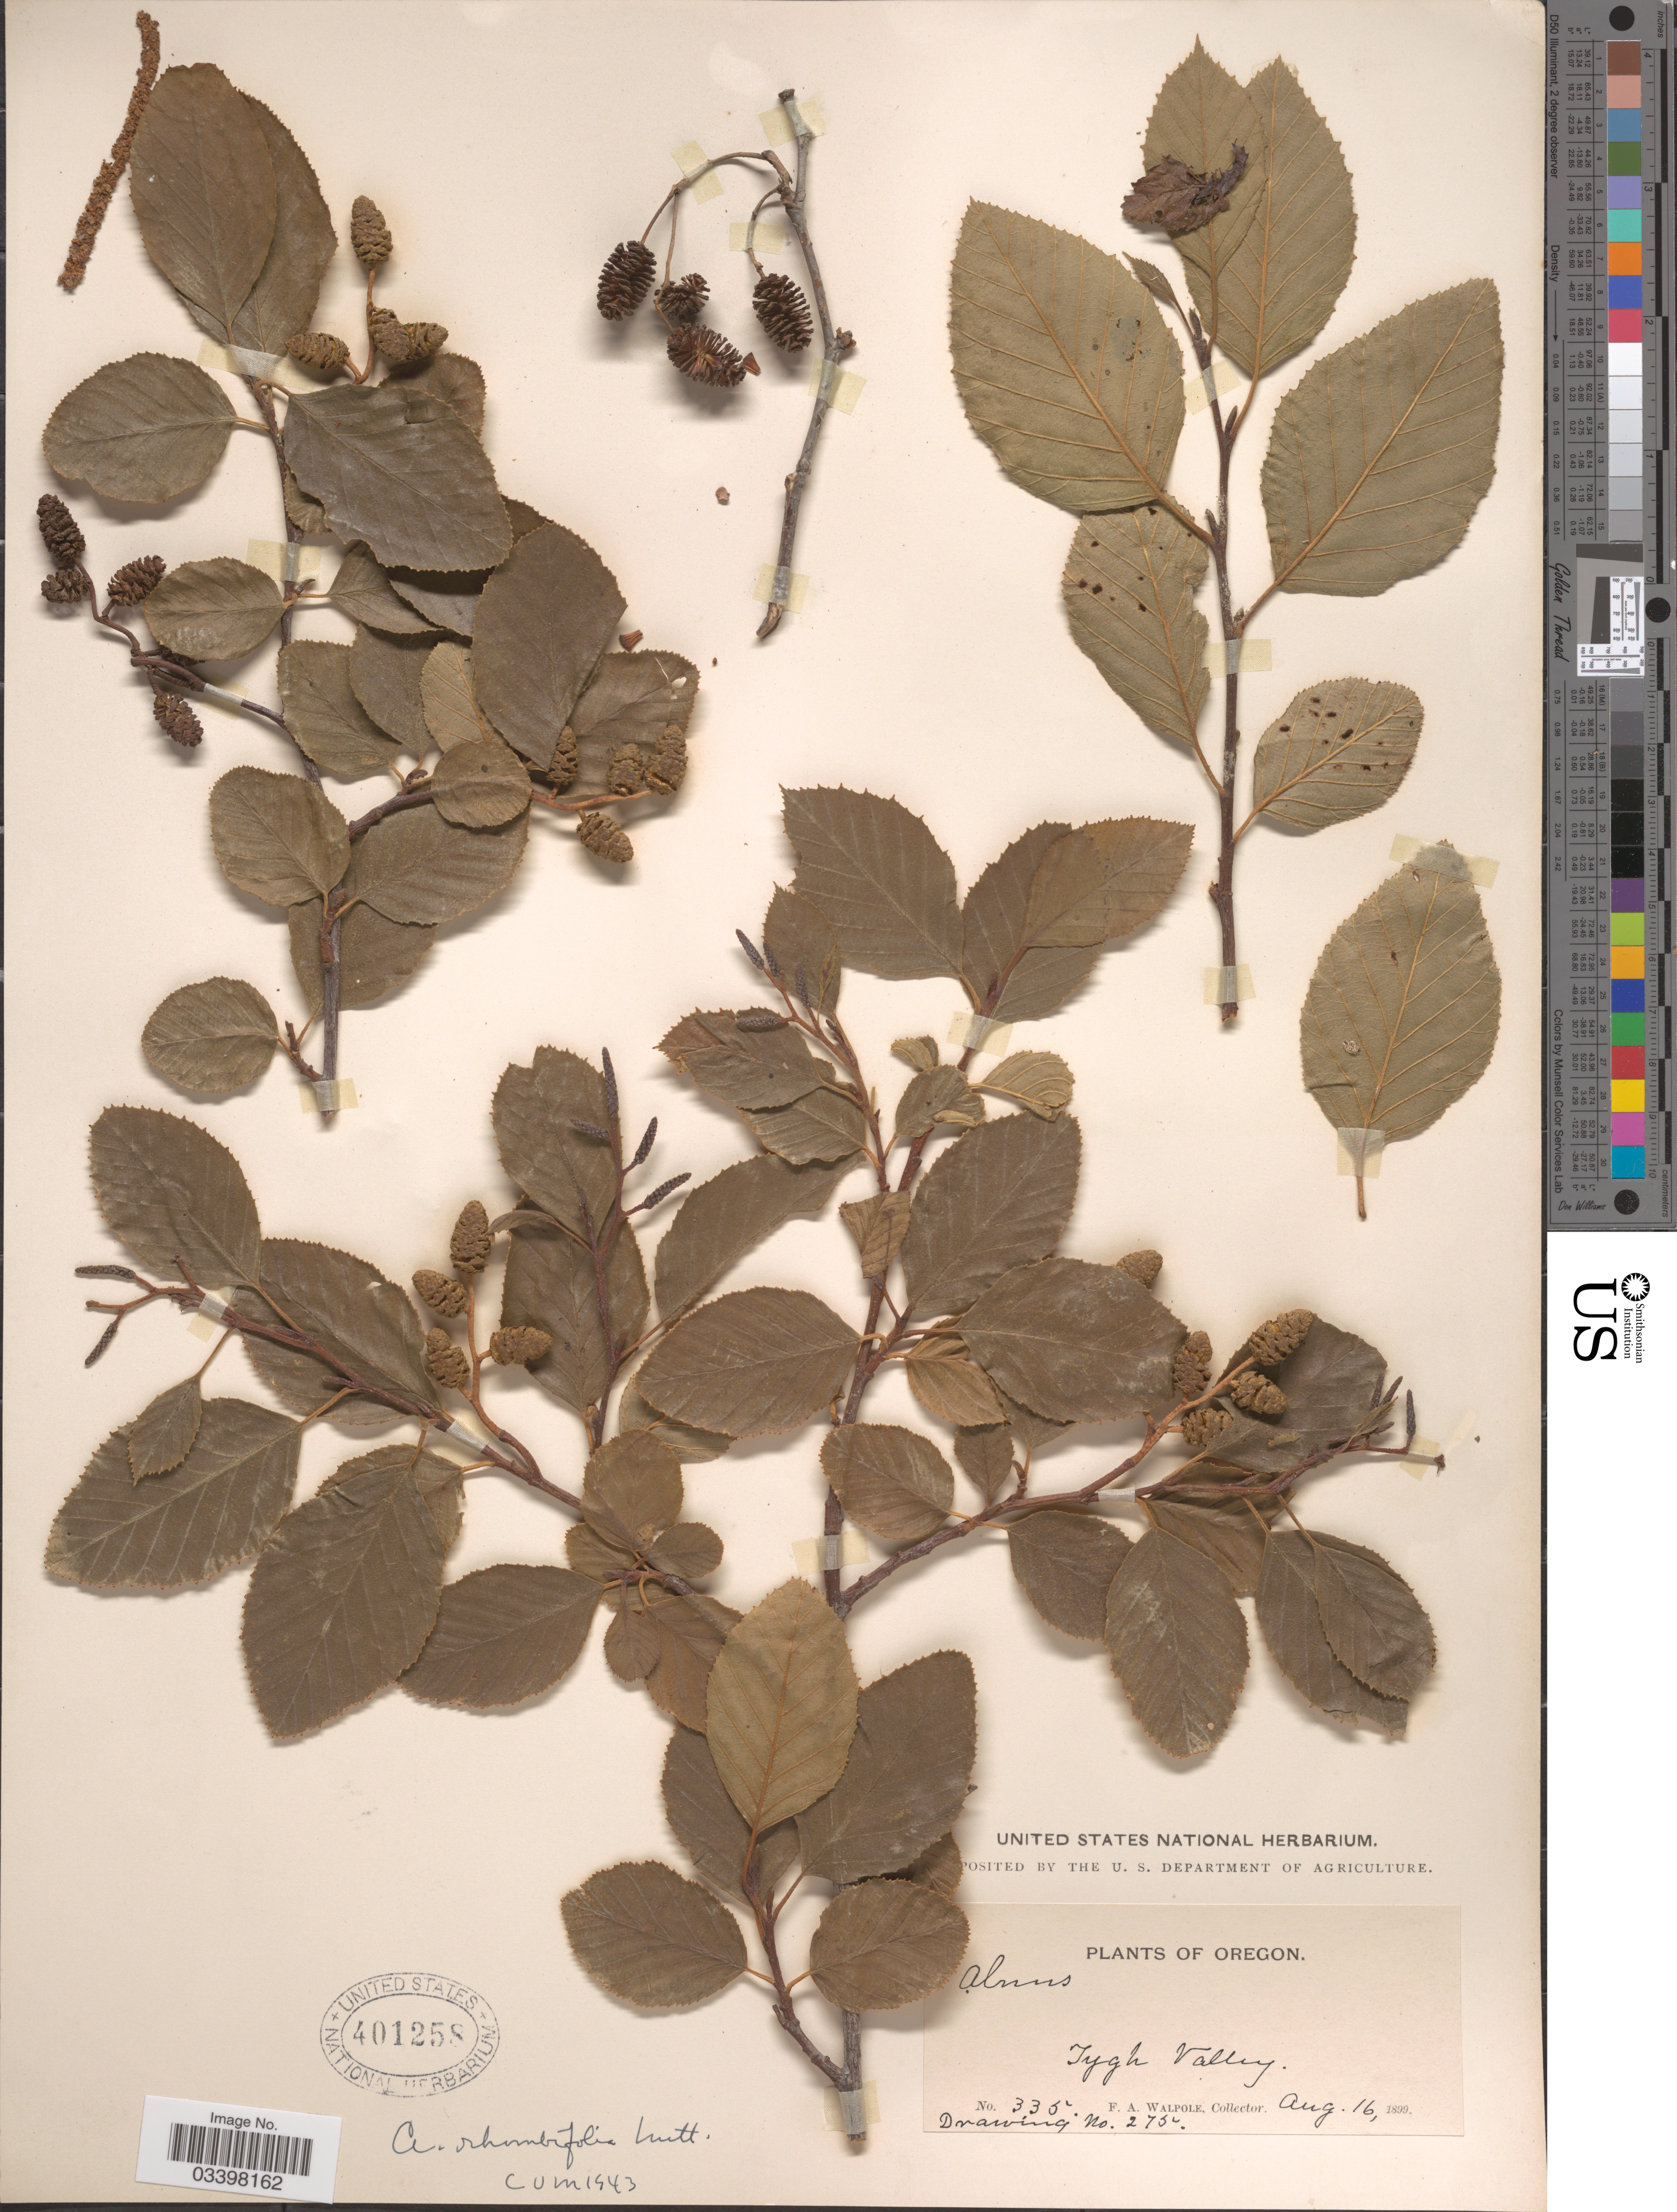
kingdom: Plantae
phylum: Tracheophyta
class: Magnoliopsida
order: Fagales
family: Betulaceae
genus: Alnus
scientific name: Alnus rhombifolia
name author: Nutt.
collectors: F. Walpole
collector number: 335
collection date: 1899-08-16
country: United States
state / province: Oregon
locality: Tygh Valley.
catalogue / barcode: US 401258